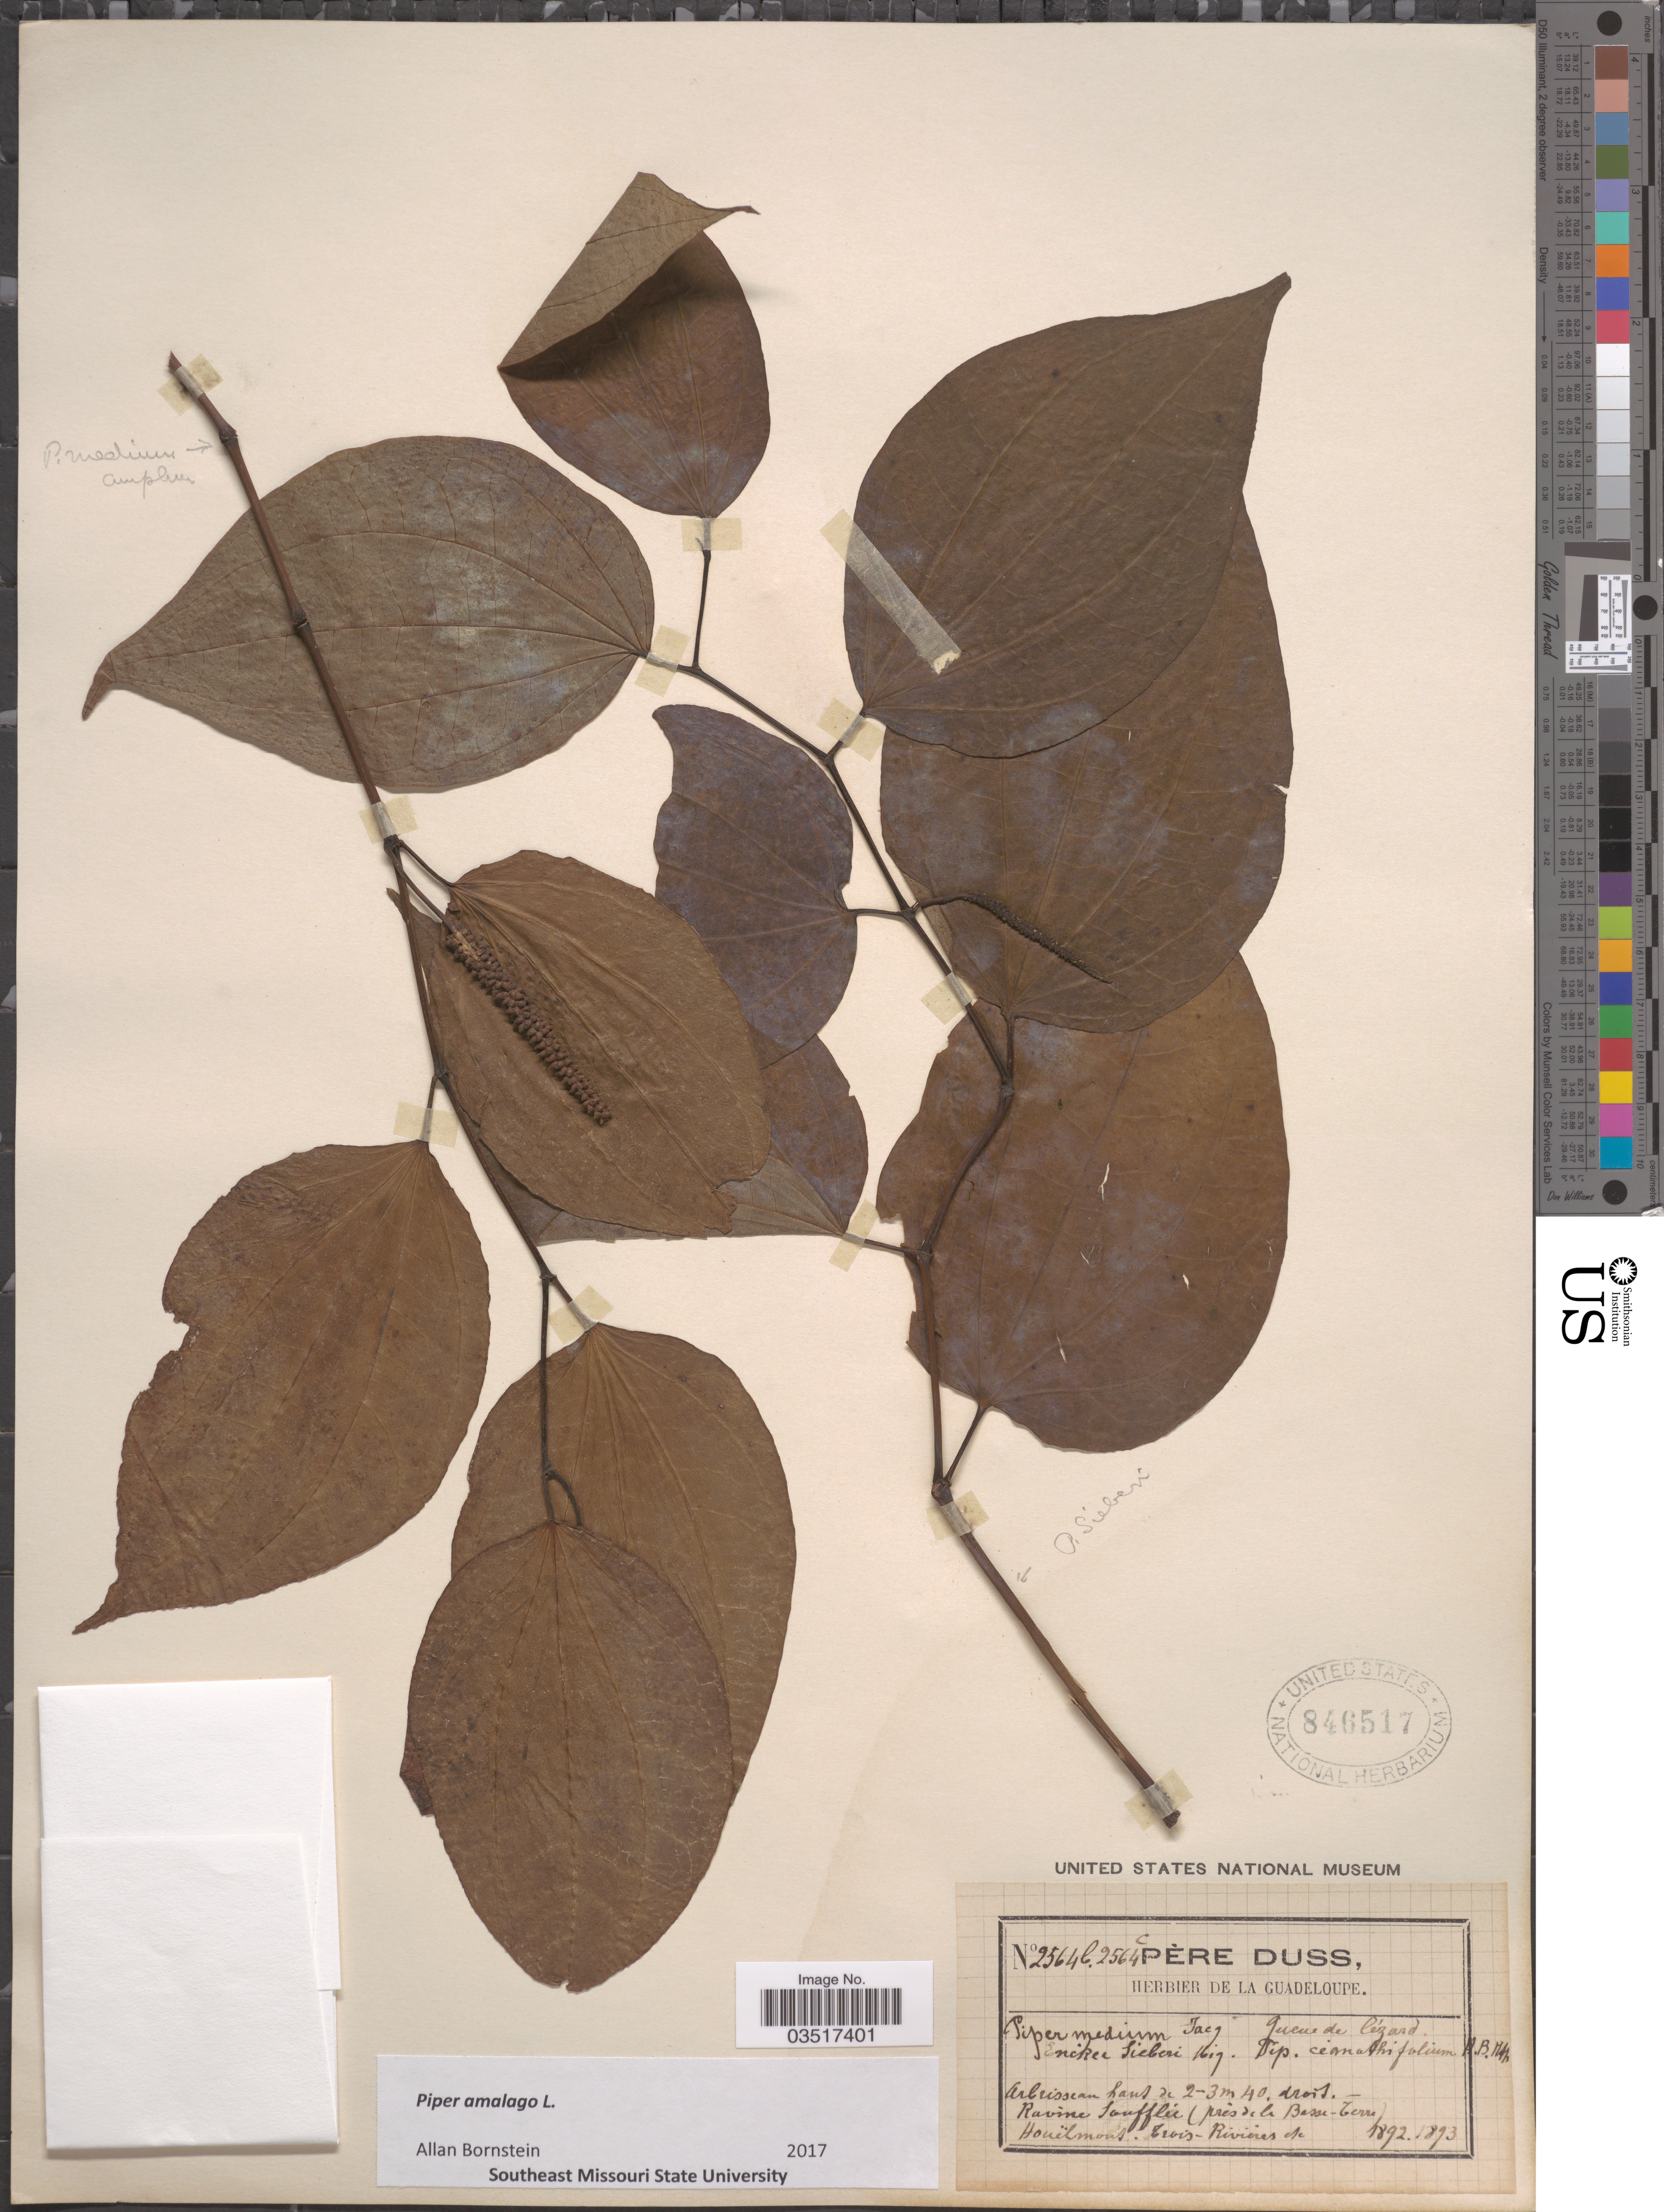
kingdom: Plantae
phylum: Tracheophyta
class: Magnoliopsida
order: Piperales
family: Piperaceae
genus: Piper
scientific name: Piper amalago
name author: L.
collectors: Père Duss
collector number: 2564b/2564c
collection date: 1892/1893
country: Guadeloupe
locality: Ravine Soufflee (près de la Basse-Terre). Houëlmont. Irvis-Rivieres de. [interpreted]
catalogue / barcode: US 846517